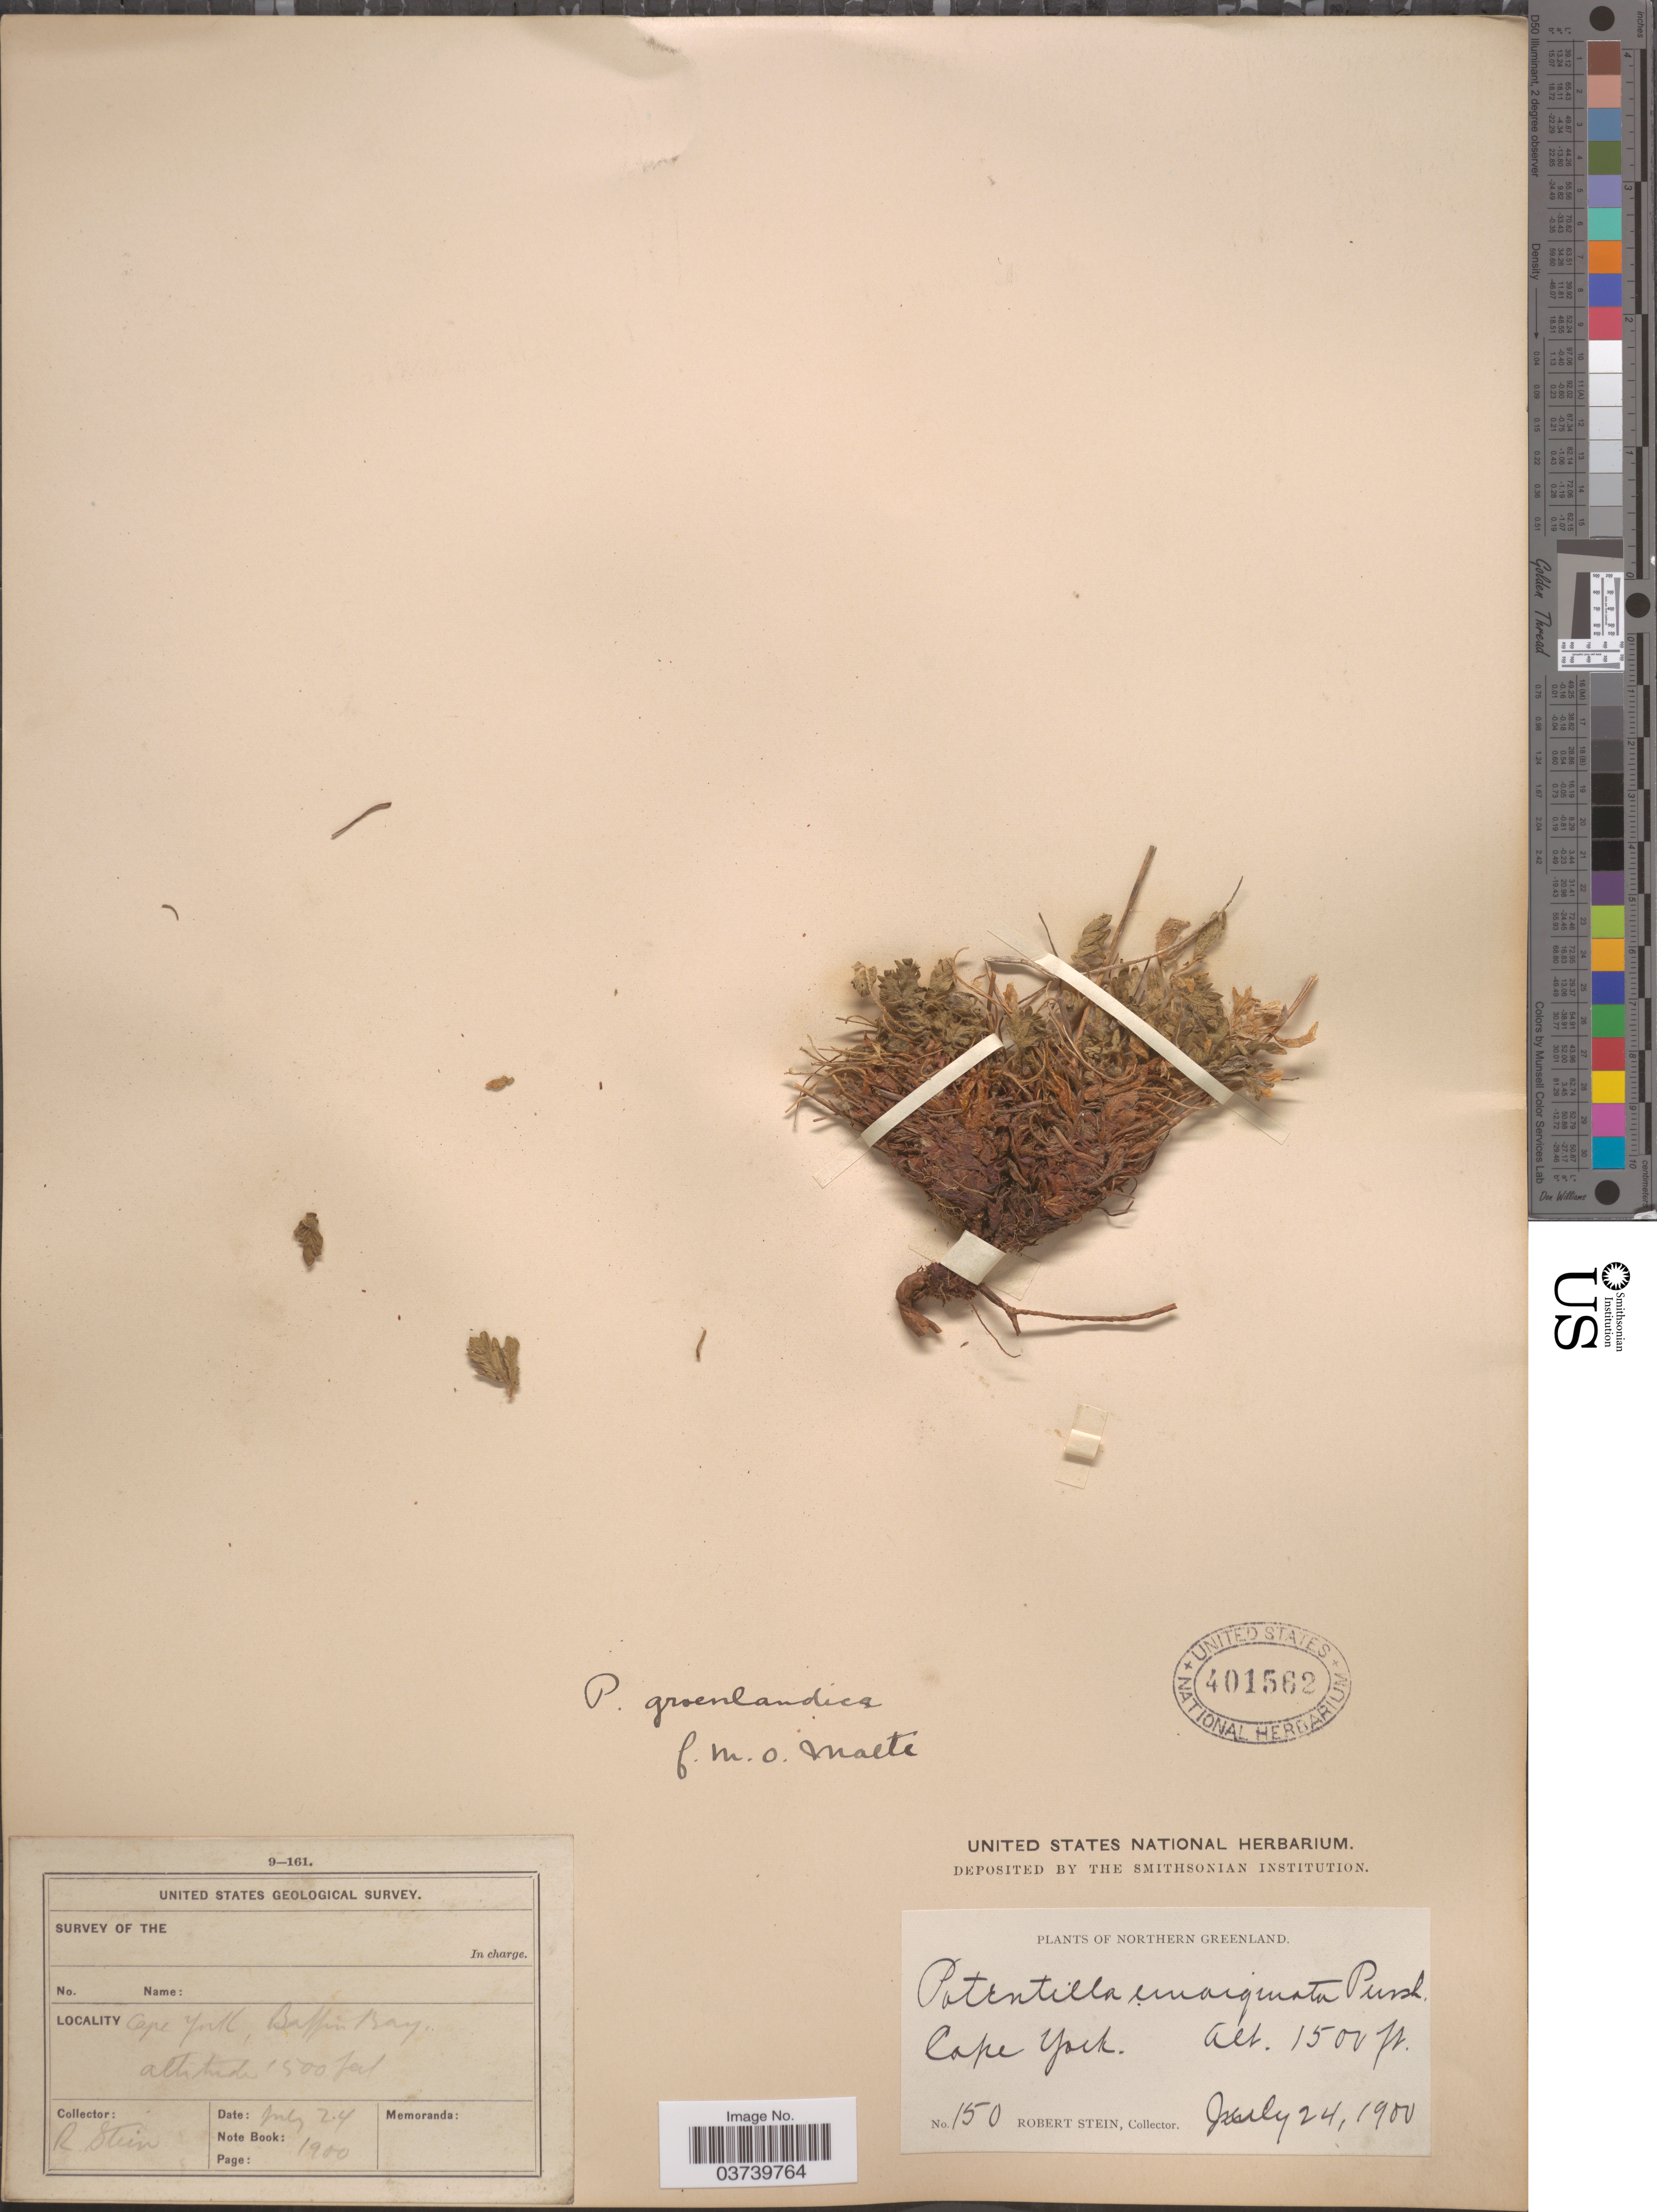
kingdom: Plantae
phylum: Tracheophyta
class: Magnoliopsida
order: Rosales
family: Rosaceae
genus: Potentilla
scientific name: Potentilla groenlandica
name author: R. Br.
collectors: R. Stein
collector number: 150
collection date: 1900-07-24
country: Greenland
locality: Northern Greenland. Cape York, Baffin Bay.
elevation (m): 457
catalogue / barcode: US 401562